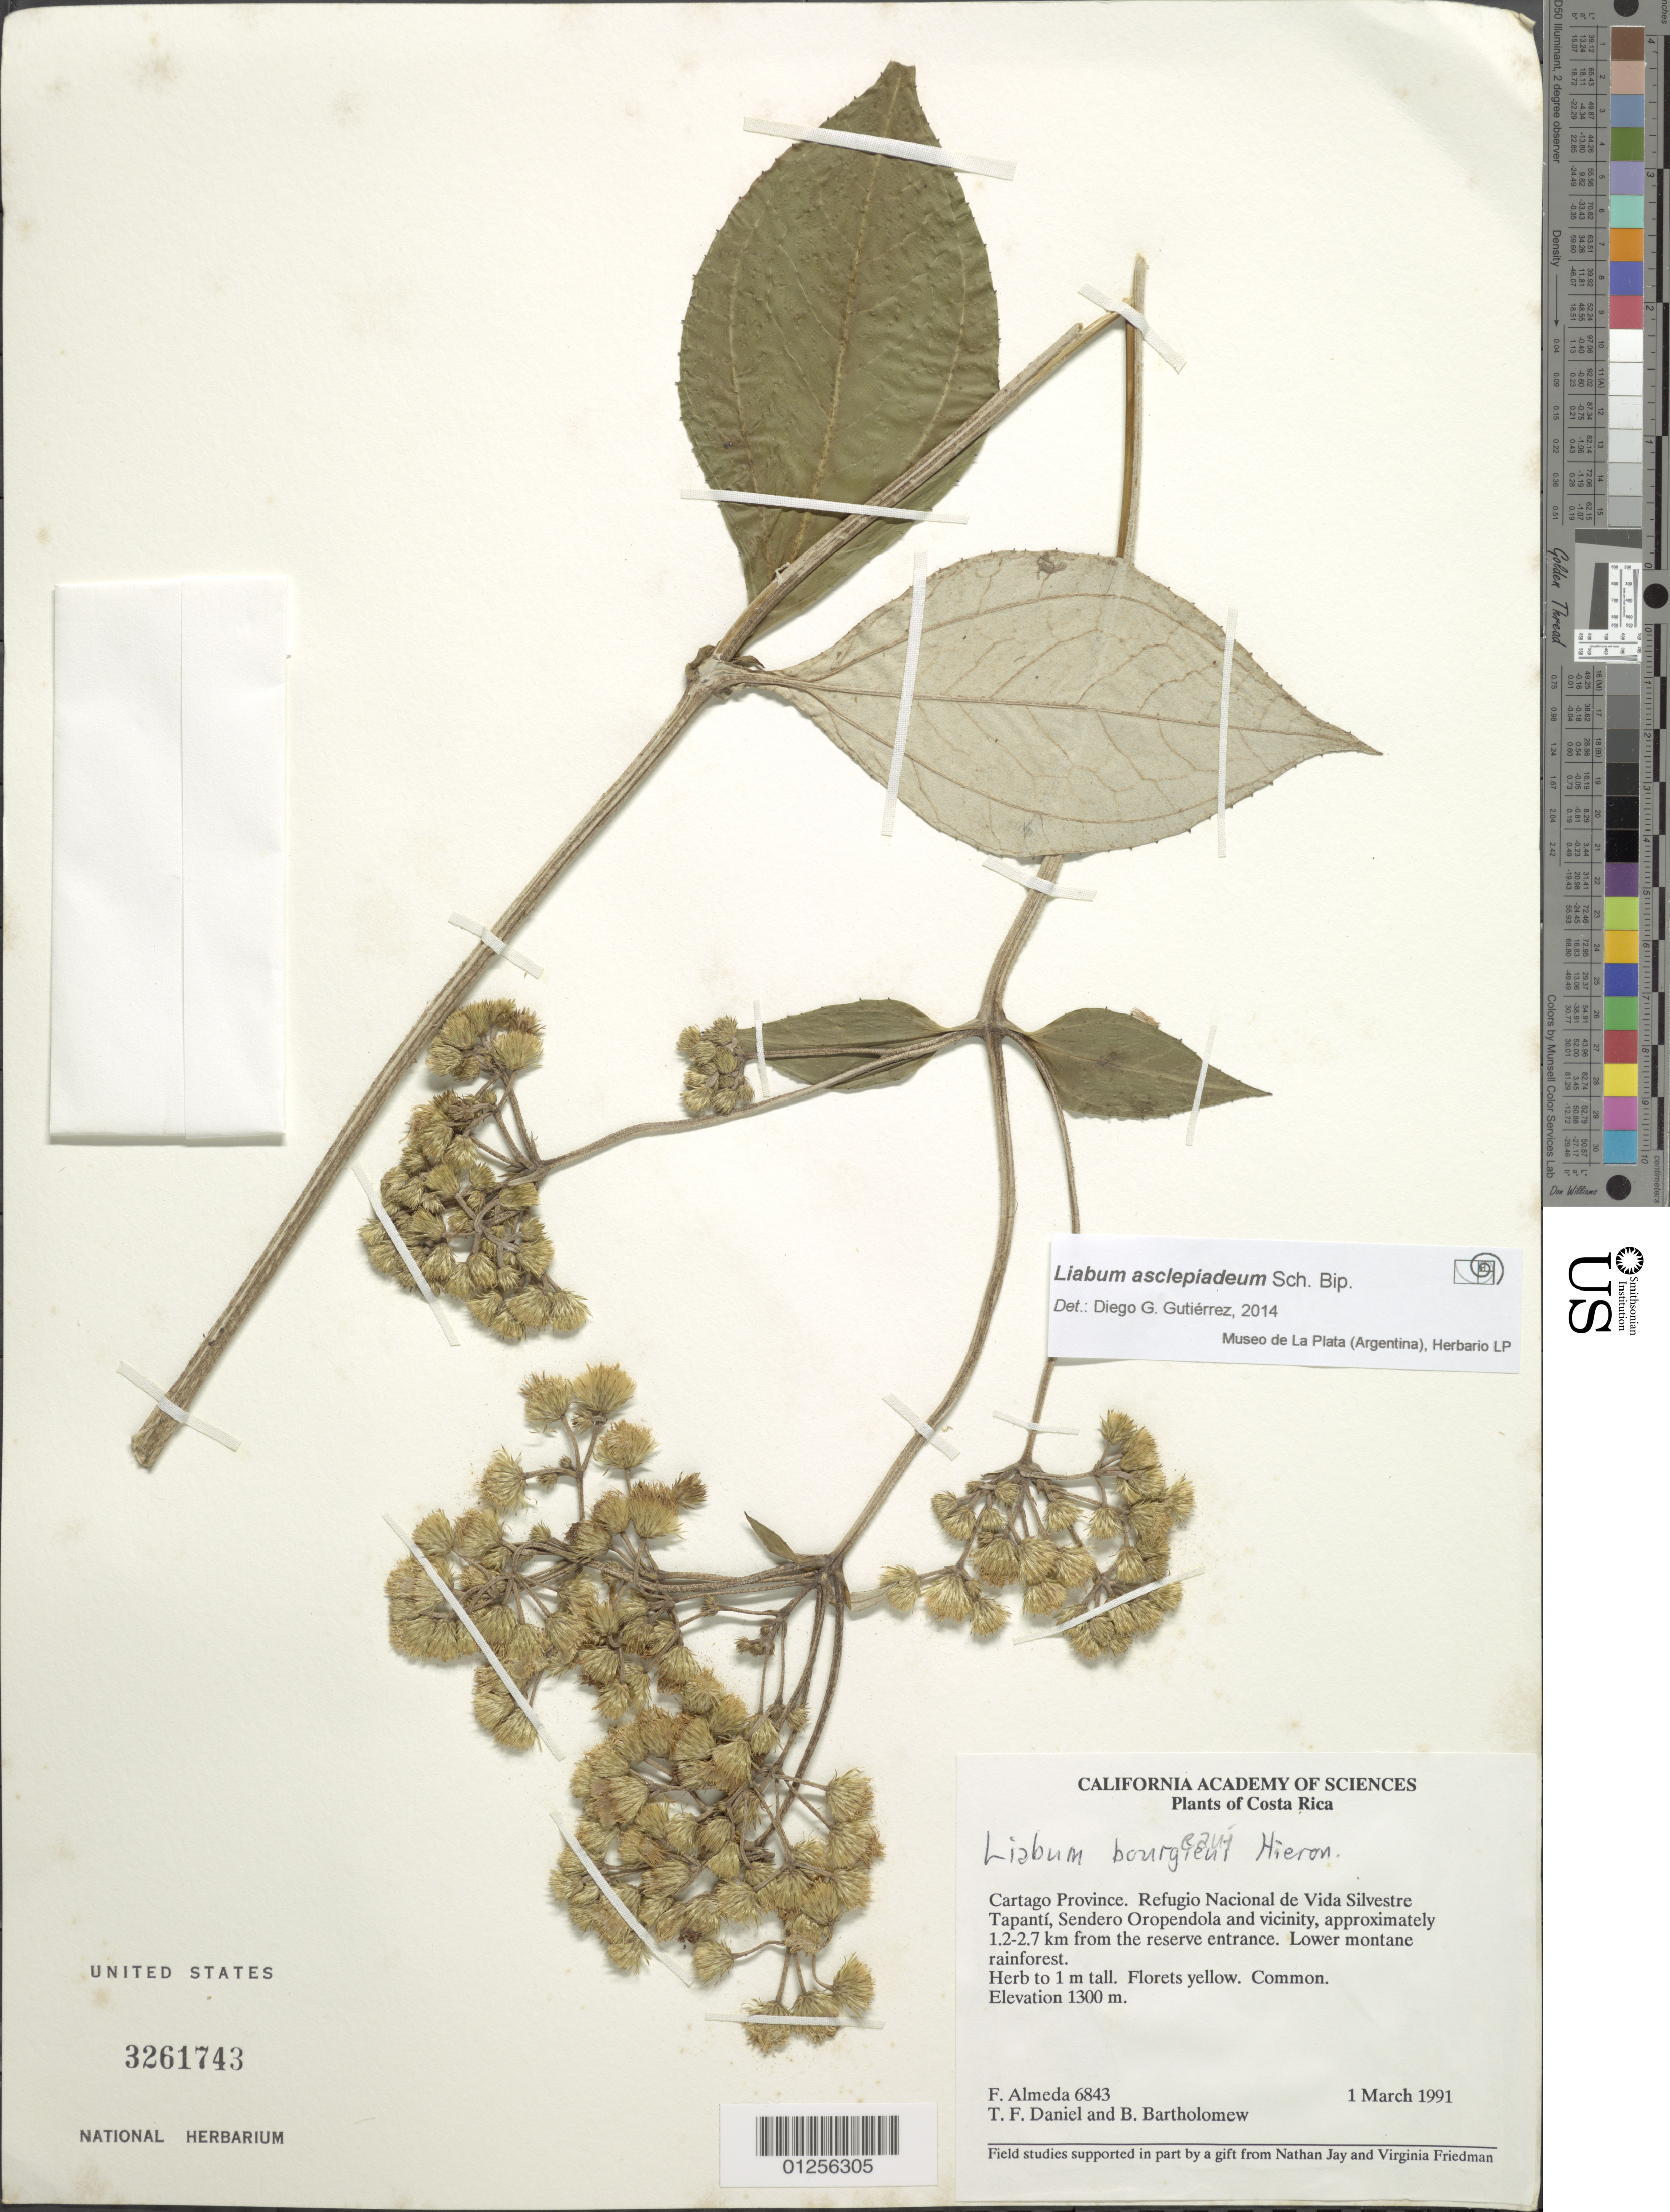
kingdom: Plantae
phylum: Tracheophyta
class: Magnoliopsida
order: Asterales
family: Asteraceae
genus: Liabum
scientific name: Liabum asclepiadeum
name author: Sch. Bip.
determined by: Gutierrez, D. G.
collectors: F. Almeda, T. F. Daniel & B. Bartholomew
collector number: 6843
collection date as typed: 1 March 1991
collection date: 1991-03-01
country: Costa Rica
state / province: Cartago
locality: Refugio Nacional de Vida Silvestre Tapanti, Sendero Oropendola and vicinity, ca 1.2-2.7 km from reserve entrance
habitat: Lower montane forest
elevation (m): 1300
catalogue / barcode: US 3261743